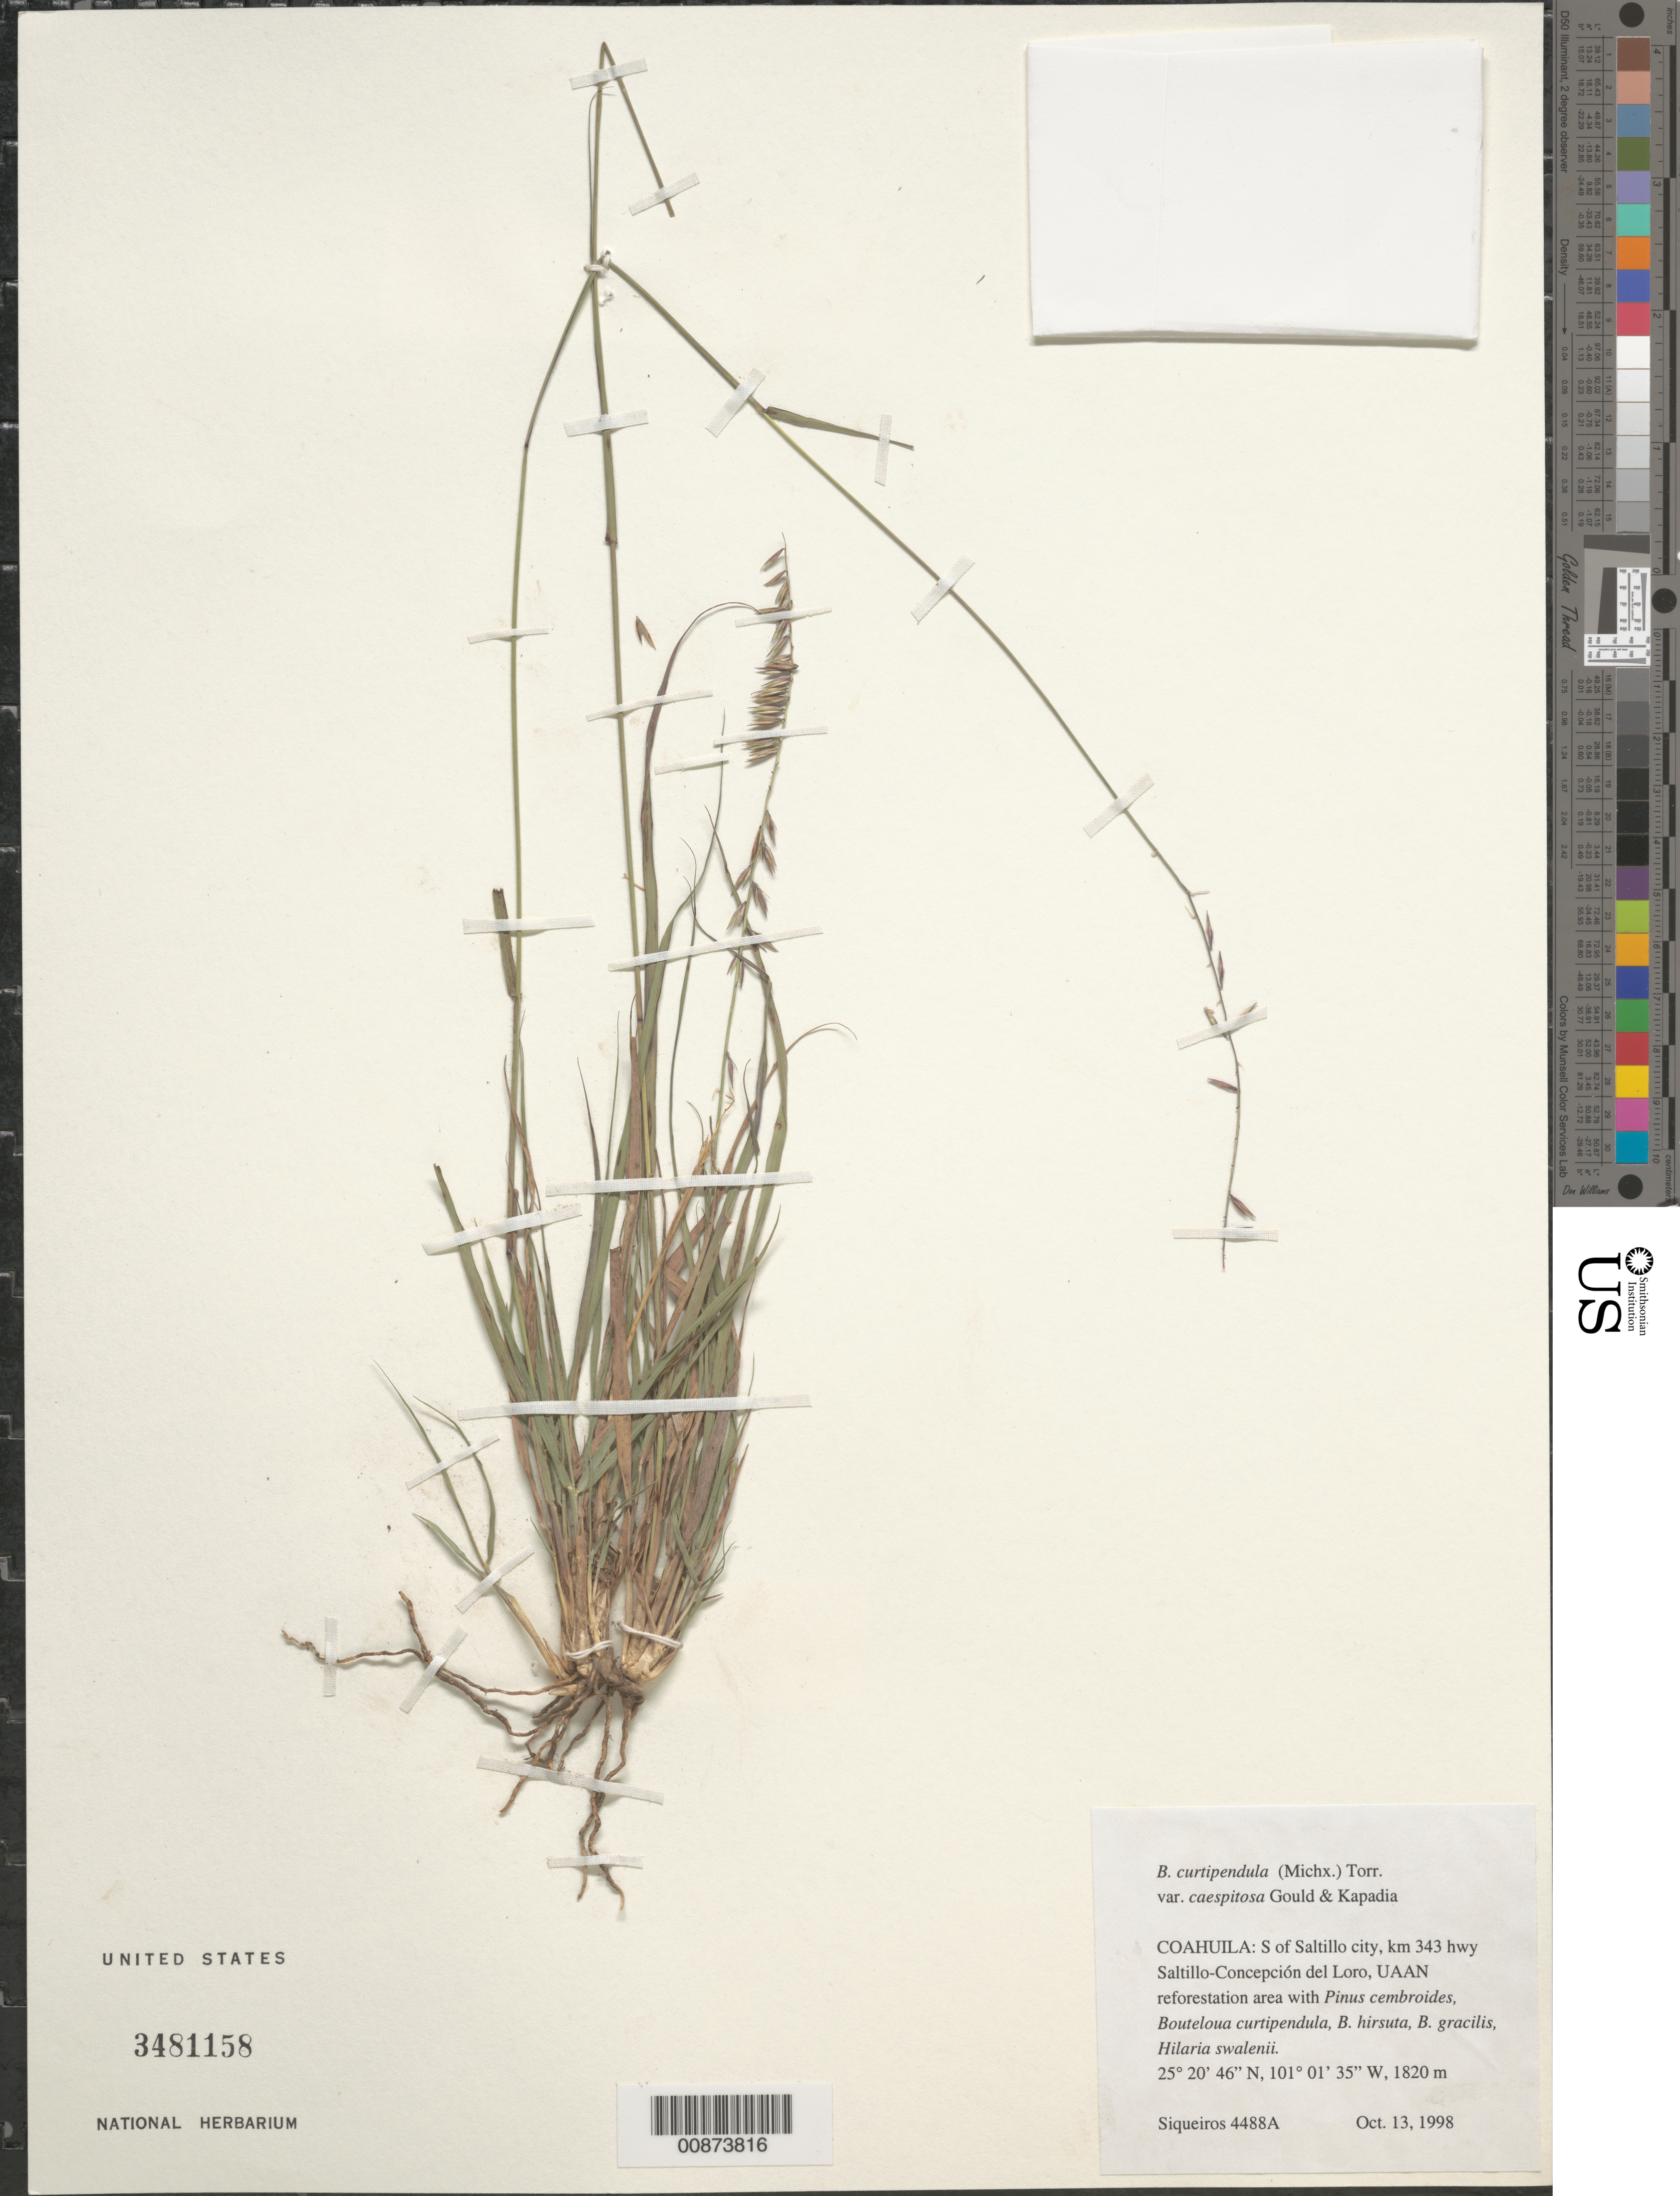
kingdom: Plantae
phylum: Tracheophyta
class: Liliopsida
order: Poales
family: Poaceae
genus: Bouteloua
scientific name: Bouteloua curtipendula var. caespitosa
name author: Gould & Kapadia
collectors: M. E. Siqueiros Delgado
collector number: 4488A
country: Mexico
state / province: Coahuila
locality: S of Saltillo city, hwy Saltillo-Concepcion del Loro.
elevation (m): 1820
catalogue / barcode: US 3481158